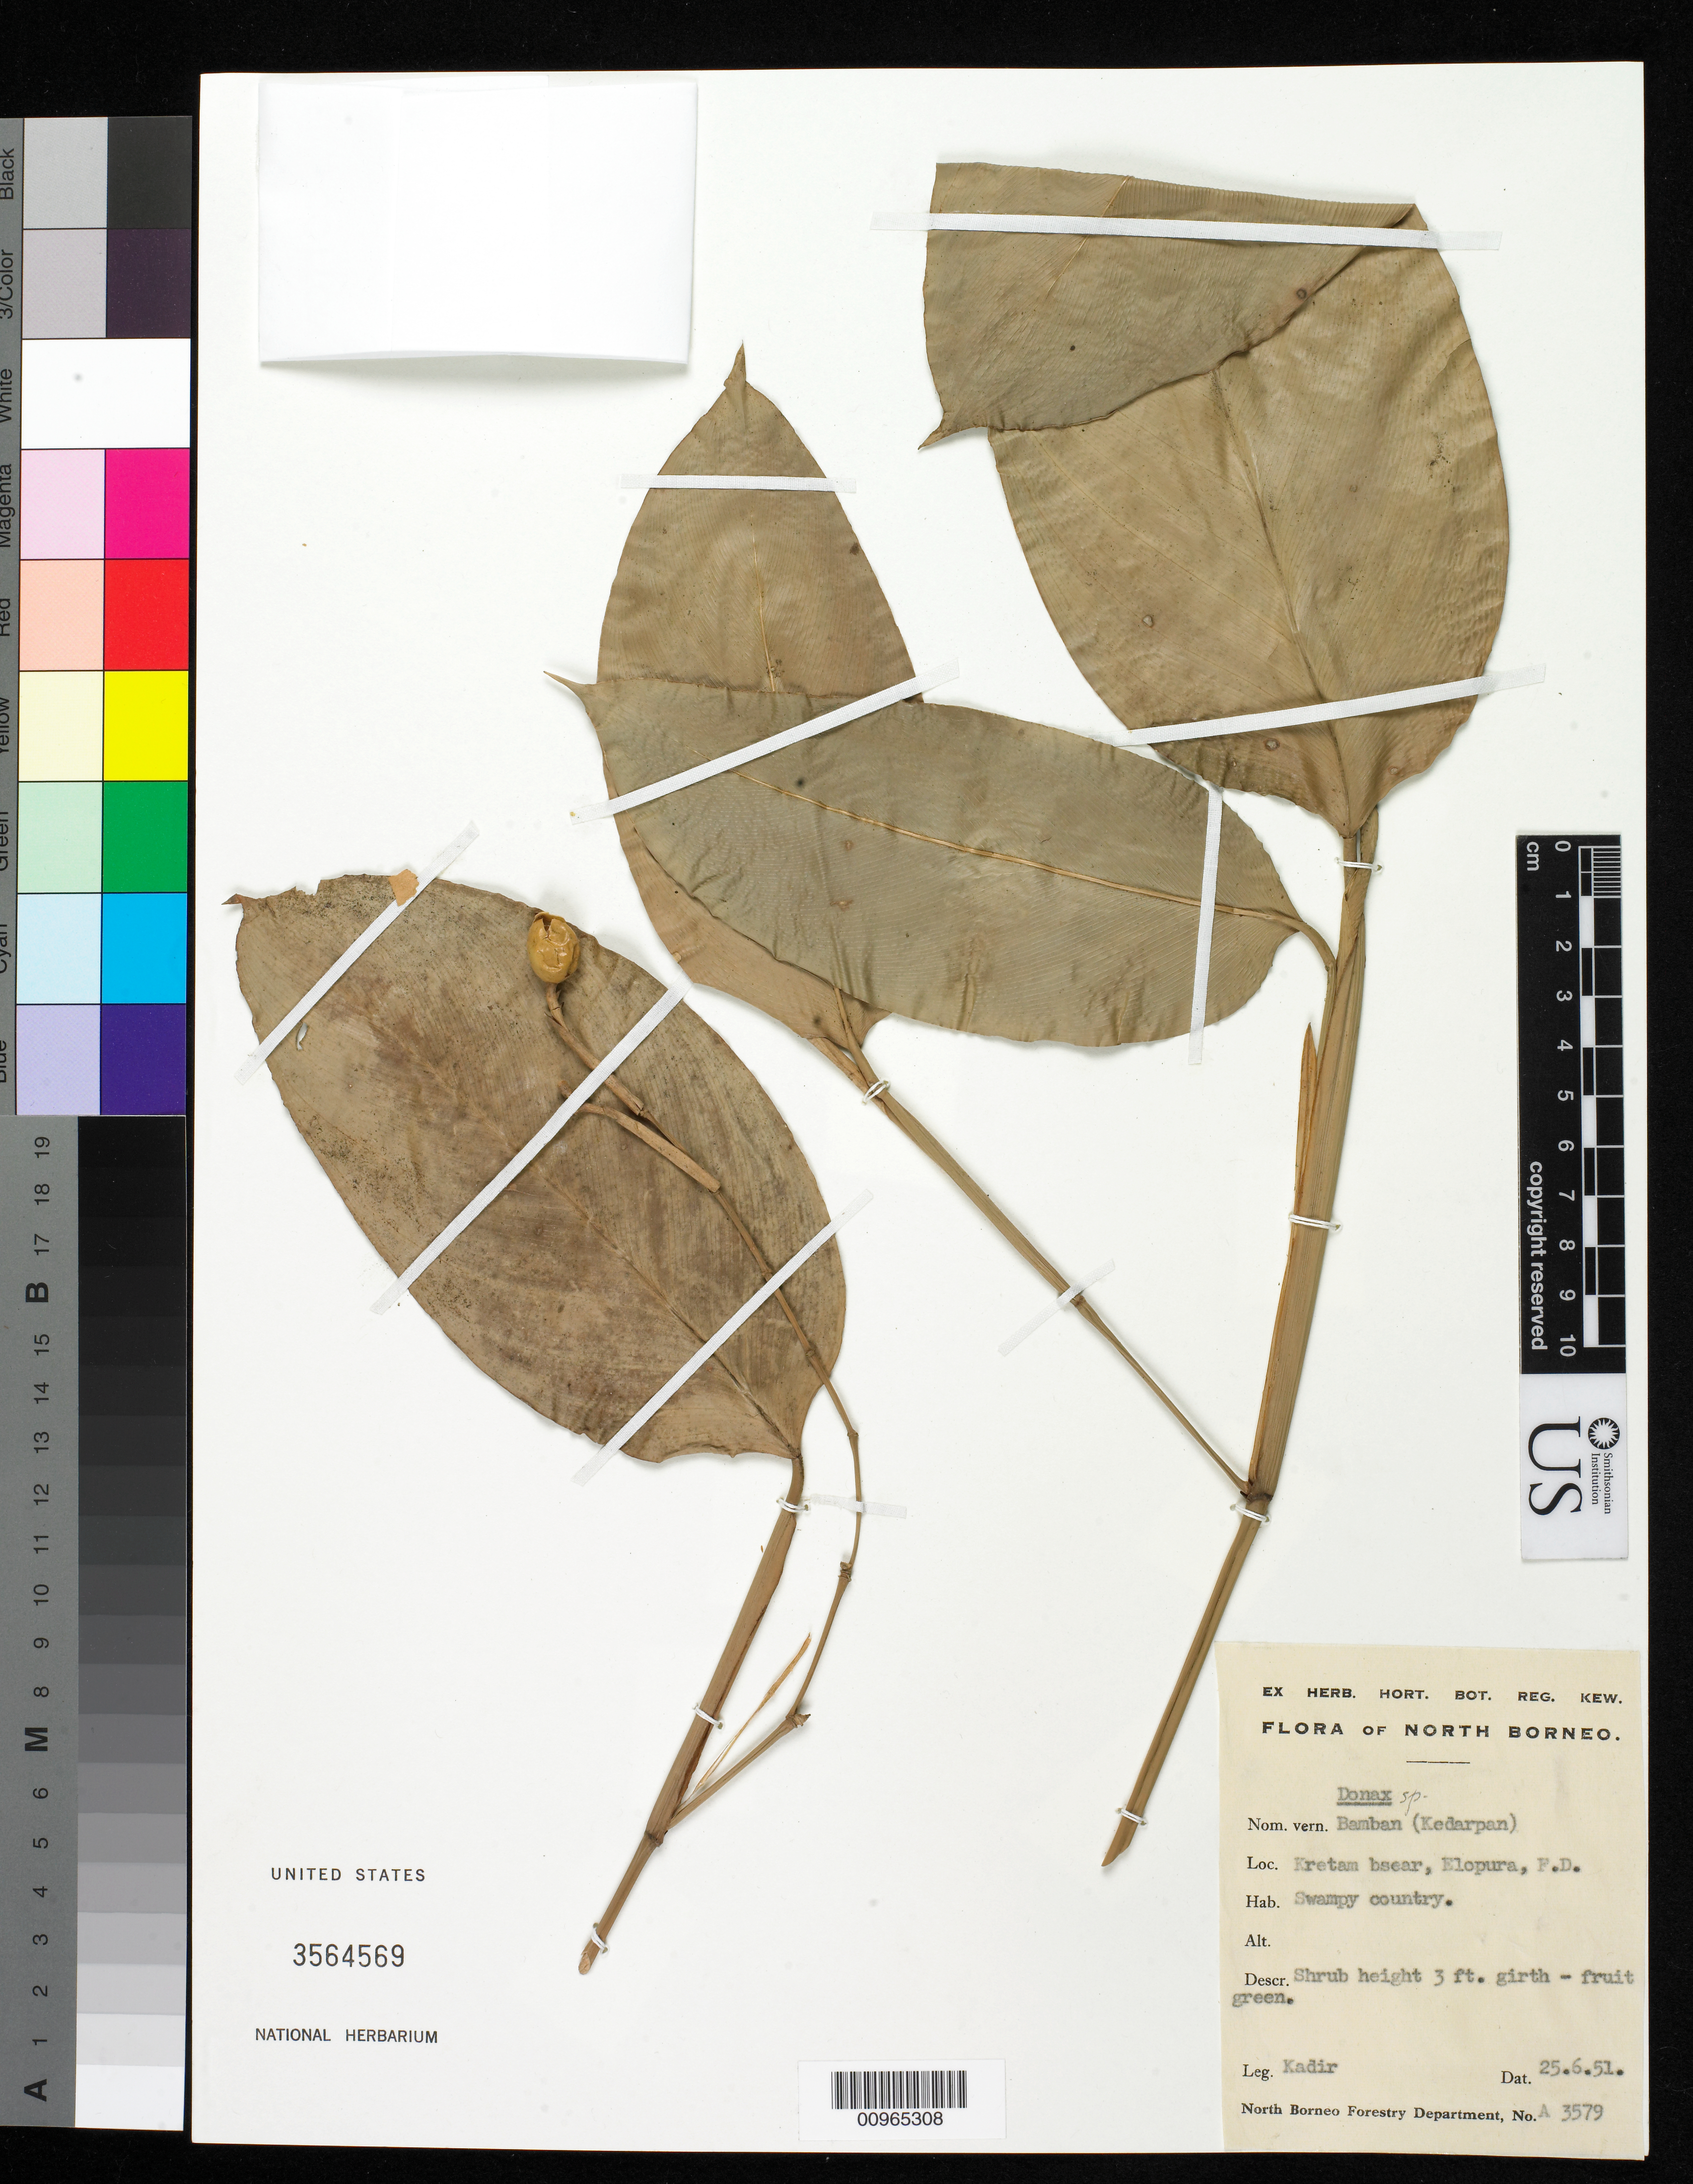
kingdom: Plantae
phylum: Tracheophyta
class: Liliopsida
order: Zingiberales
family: Marantaceae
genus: Donax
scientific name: Donax sp.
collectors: Kadir Bin Abdul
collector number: A3578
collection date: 1951-06-25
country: Malaysia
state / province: Sabah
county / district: Sandakan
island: Borneo I.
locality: North Borneo, F.D. Elopura, Kretam bsear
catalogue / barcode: US 3564569